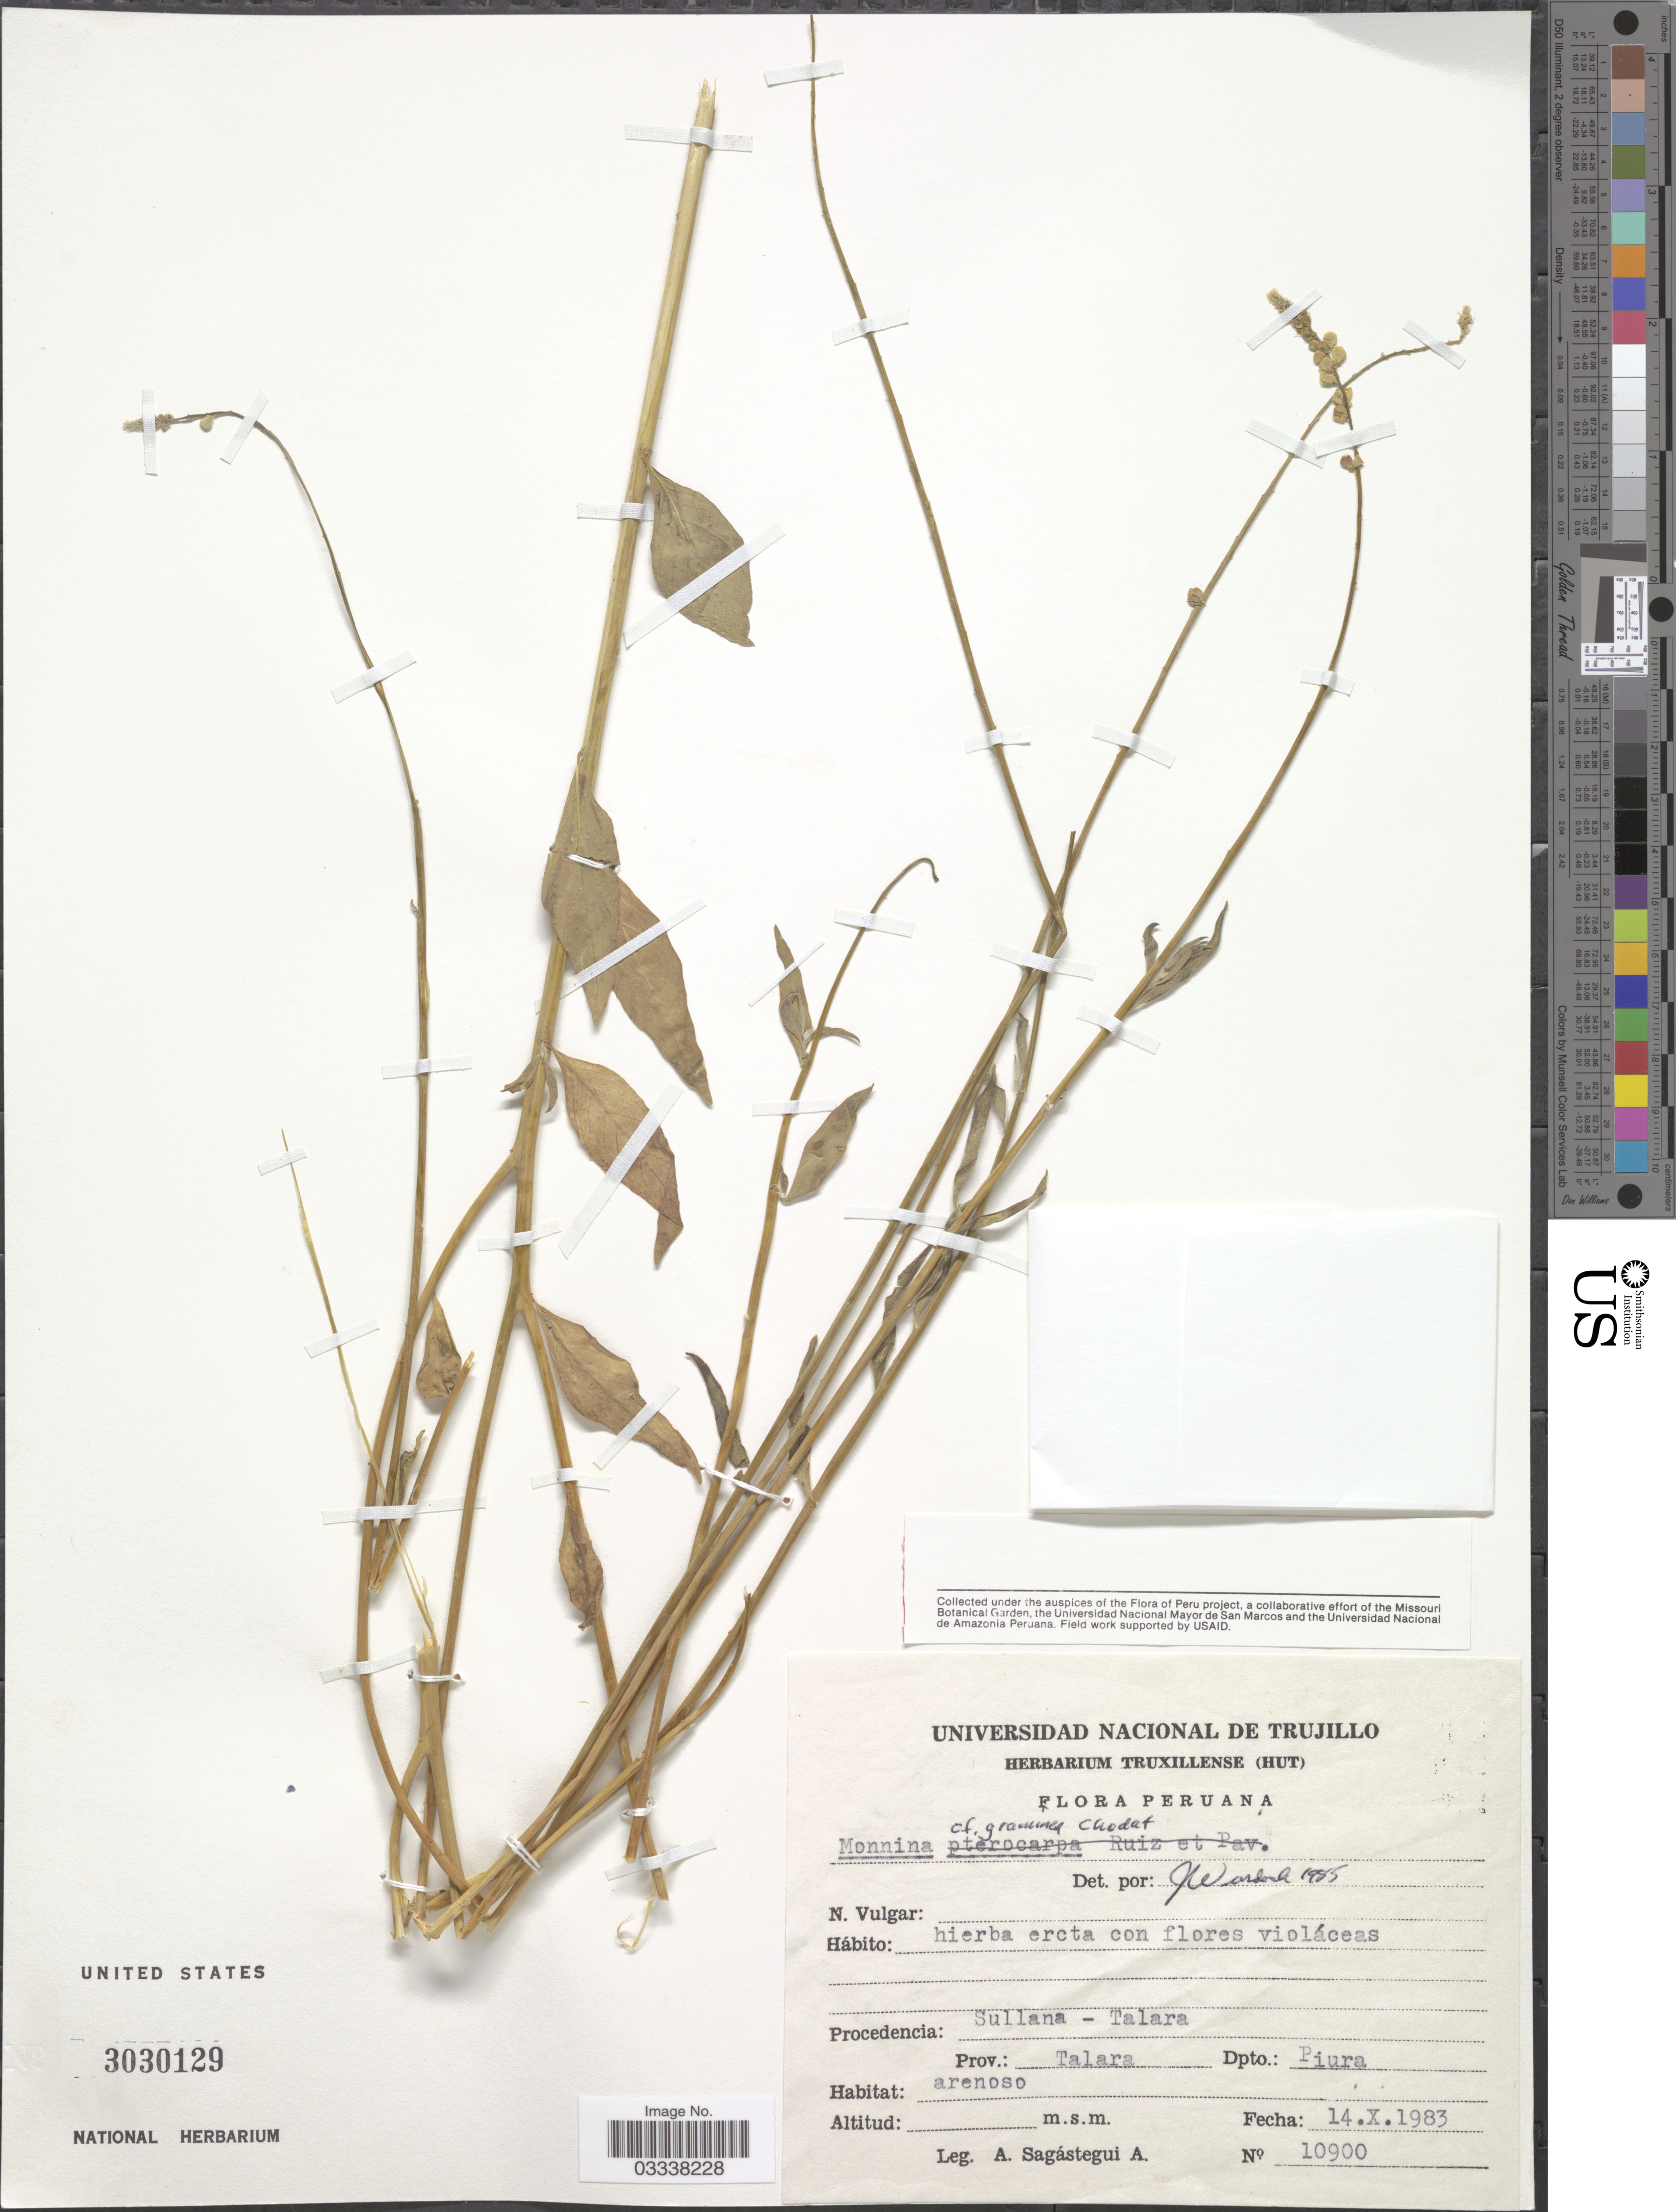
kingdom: Plantae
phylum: Tracheophyta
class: Magnoliopsida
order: Fabales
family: Polygalaceae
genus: Monnina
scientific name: Monnina graminea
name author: Chodat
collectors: A. Sagástegui A.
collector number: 10900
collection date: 1983-10-14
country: Peru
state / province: Piura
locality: Sullana-Talara. Prov.: Talara Dpto.: Piura.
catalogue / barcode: US 3030129